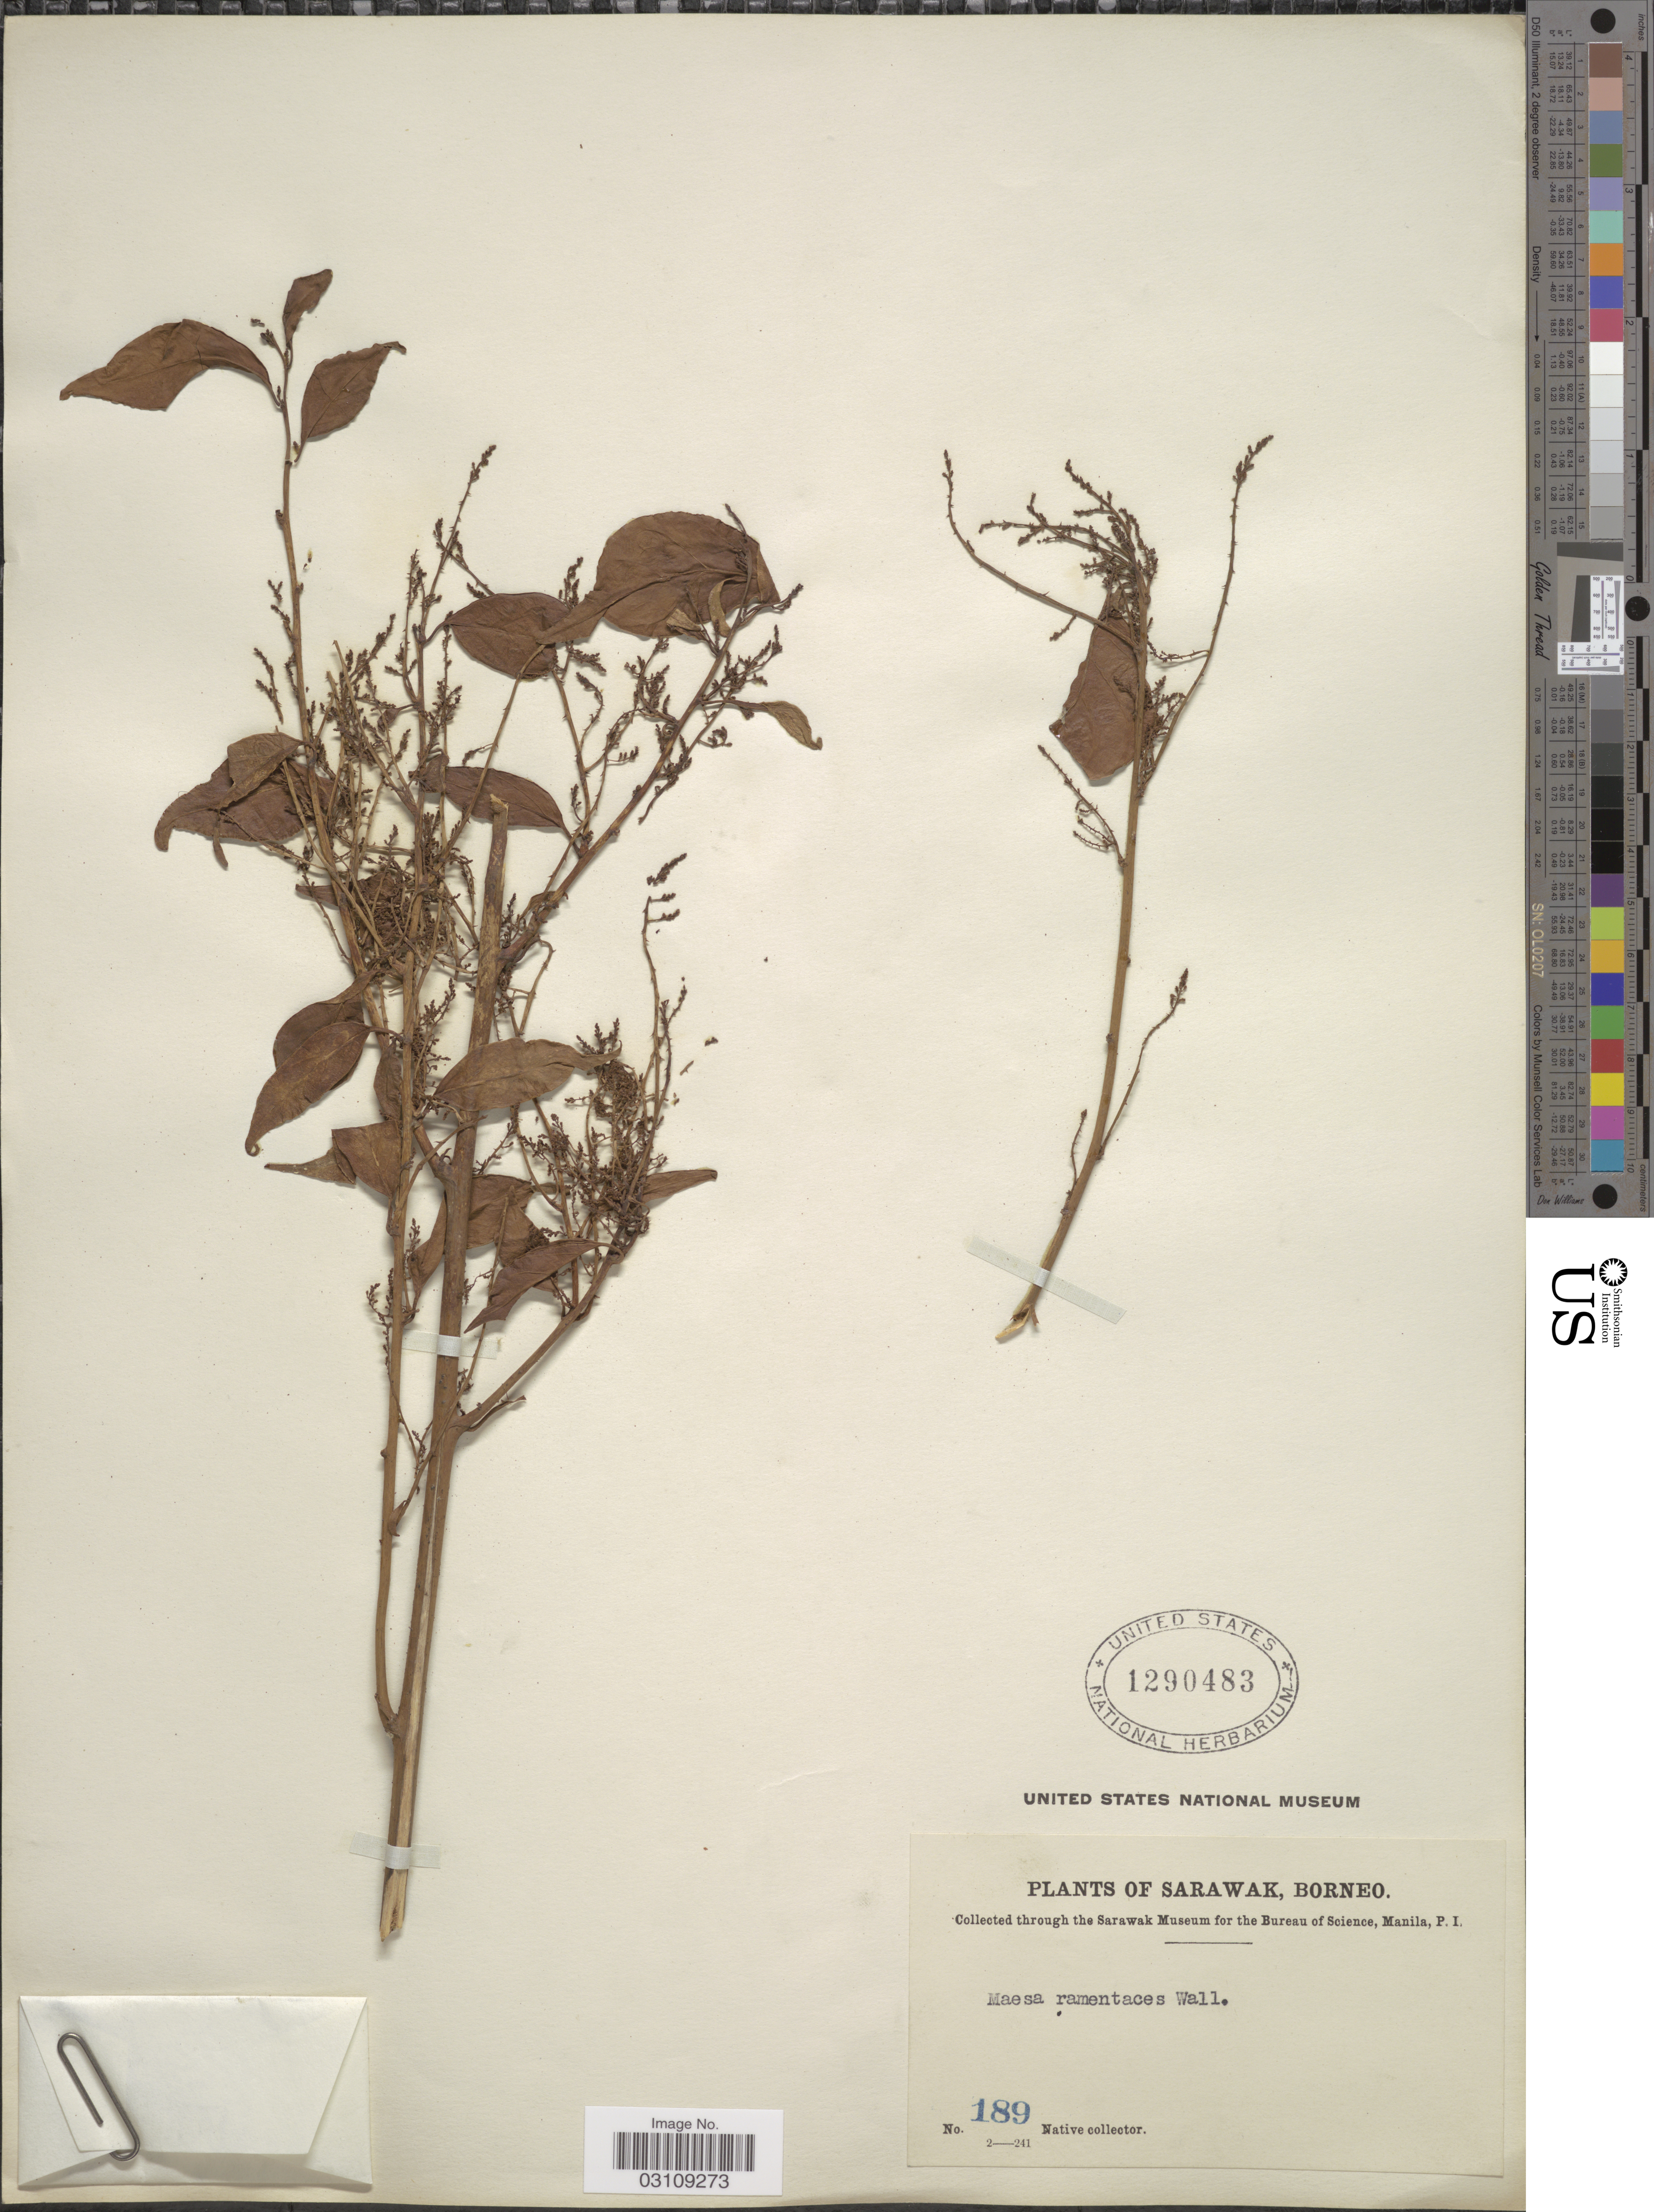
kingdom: Plantae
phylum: Tracheophyta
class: Magnoliopsida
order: Ericales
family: Primulaceae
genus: Maesa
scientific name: Maesa ramentacea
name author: (Roxb.) A. DC.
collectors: Native collector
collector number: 189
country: Malaysia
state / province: Sarawak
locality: Borneo.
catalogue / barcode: US 1290483